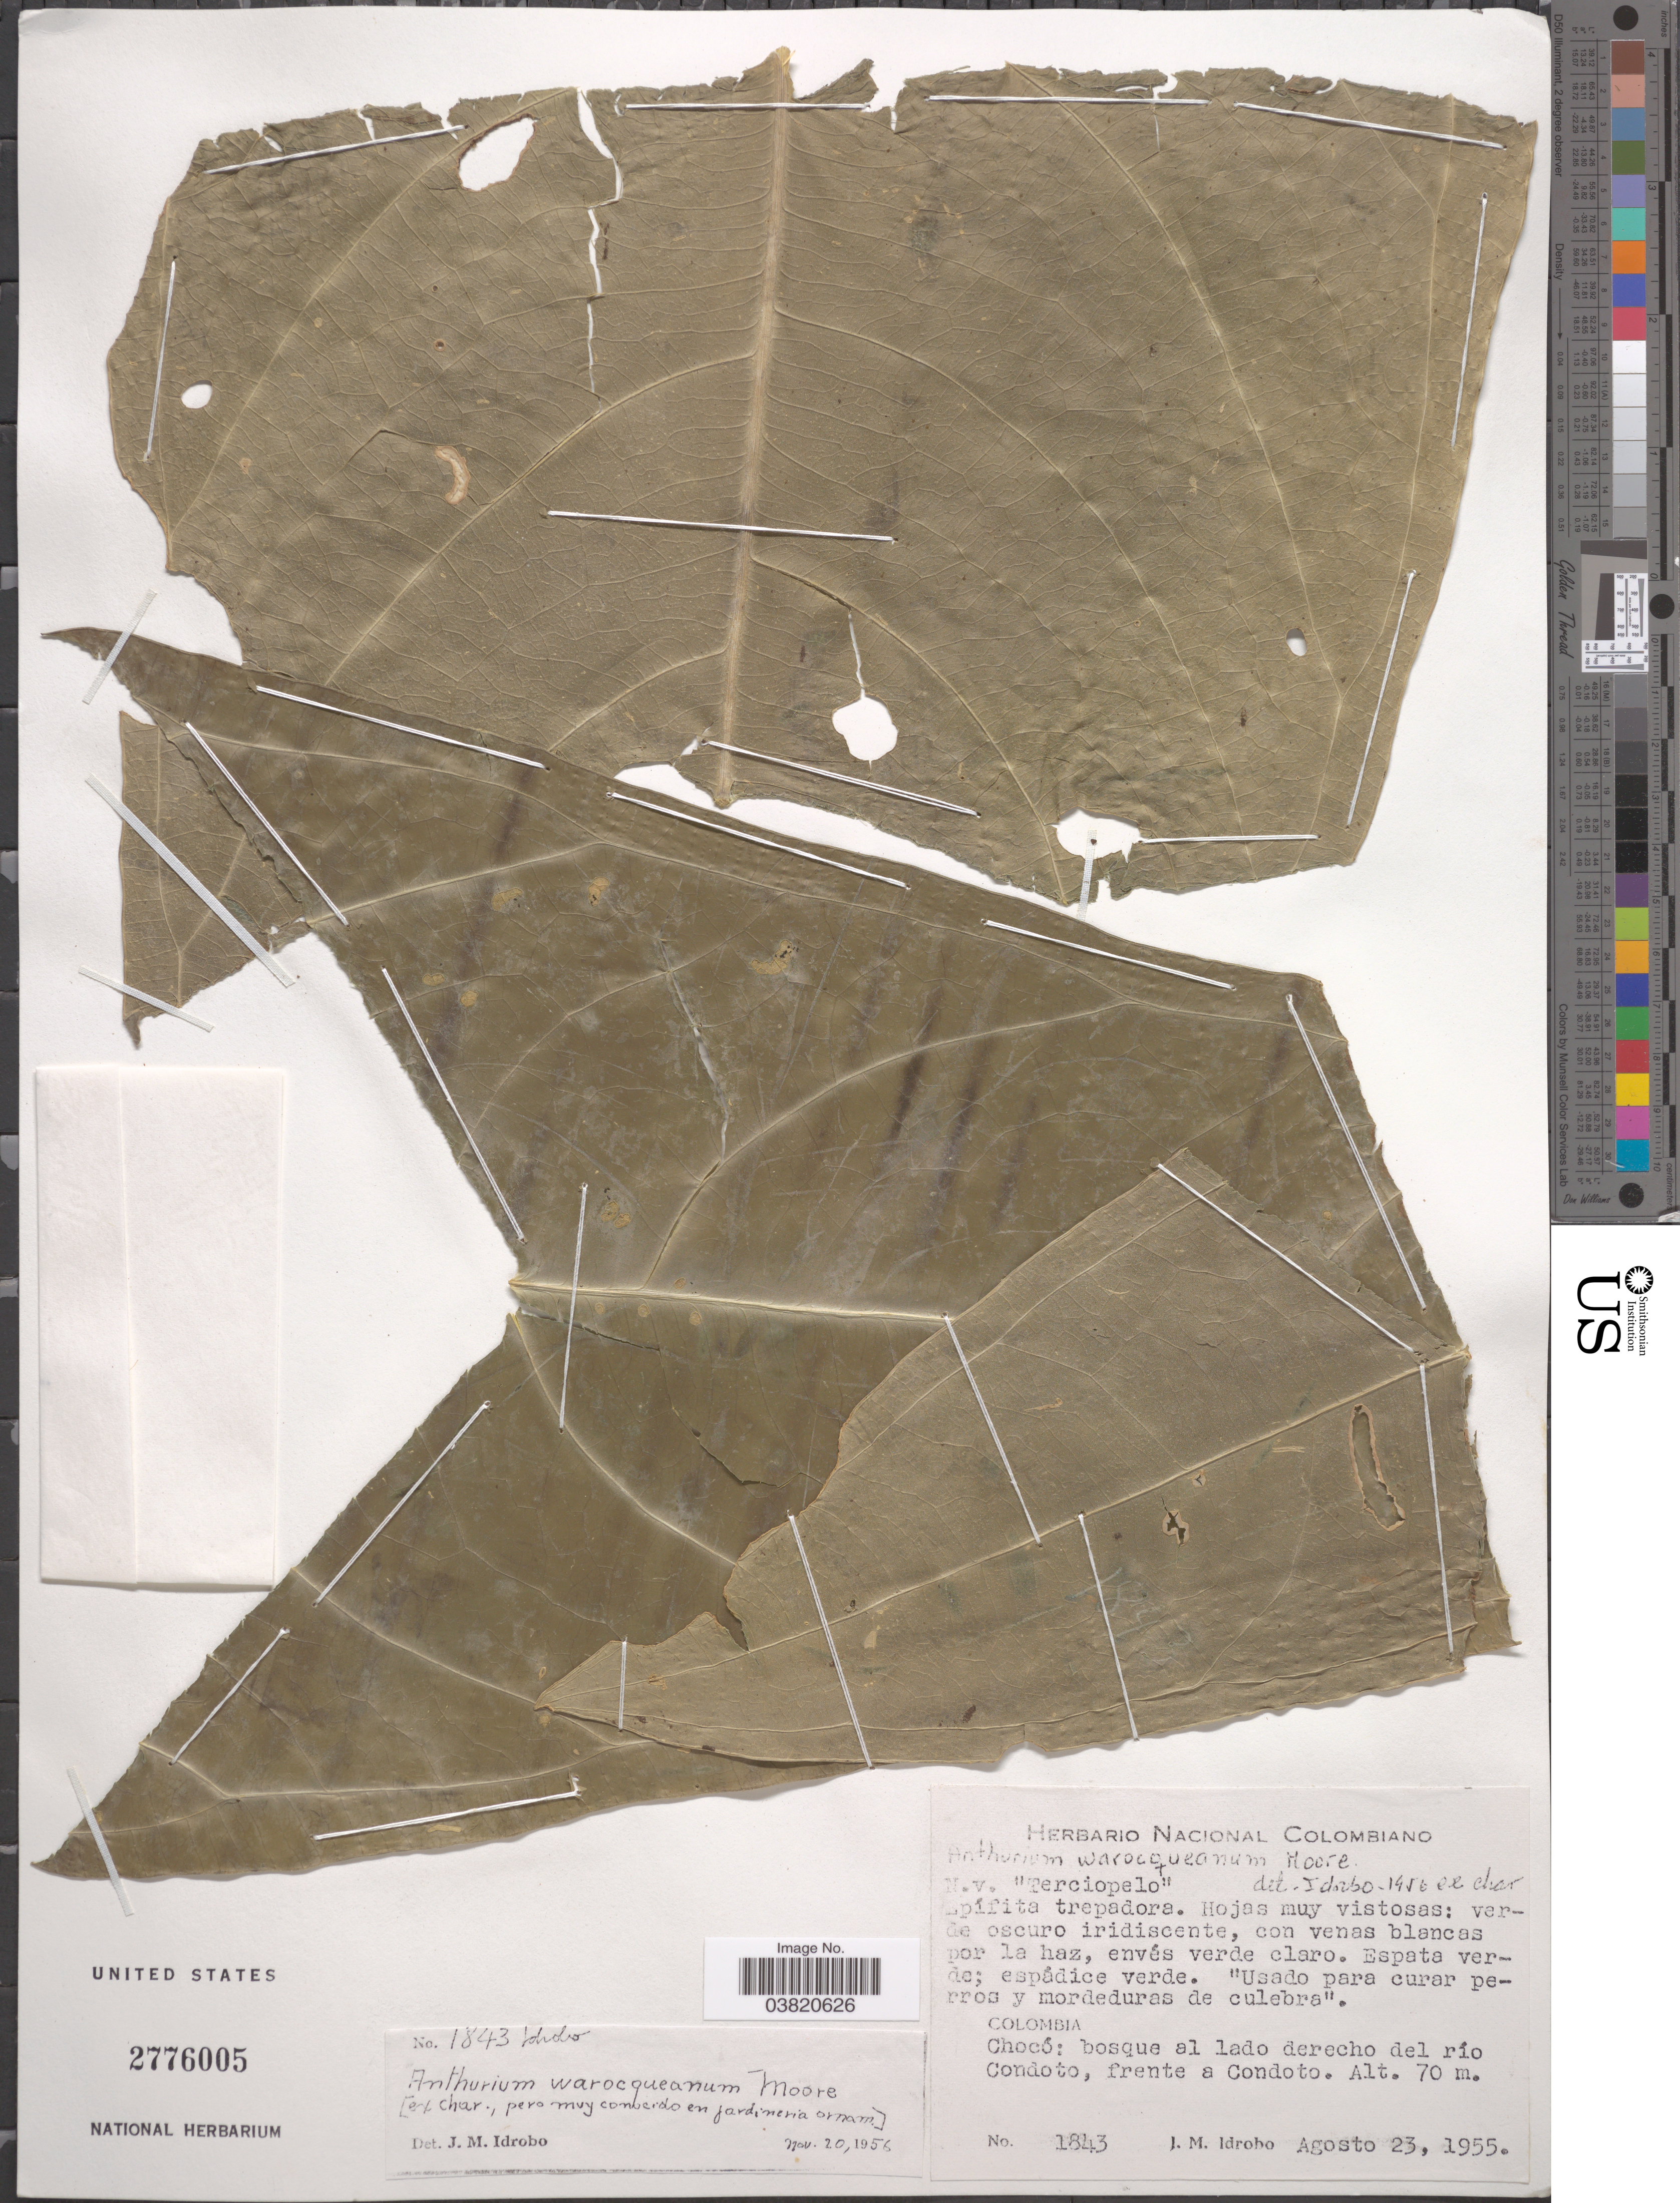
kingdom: Plantae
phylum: Tracheophyta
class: Liliopsida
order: Alismatales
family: Araceae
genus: Anthurium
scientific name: Anthurium warocqueanum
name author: T. Moore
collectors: J. M. Idrobo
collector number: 1843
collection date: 1955-08-23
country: Colombia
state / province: Chocó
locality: Bosque al lado derecho del río Condoto, frente a Condoto.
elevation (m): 70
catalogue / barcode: US 2776005